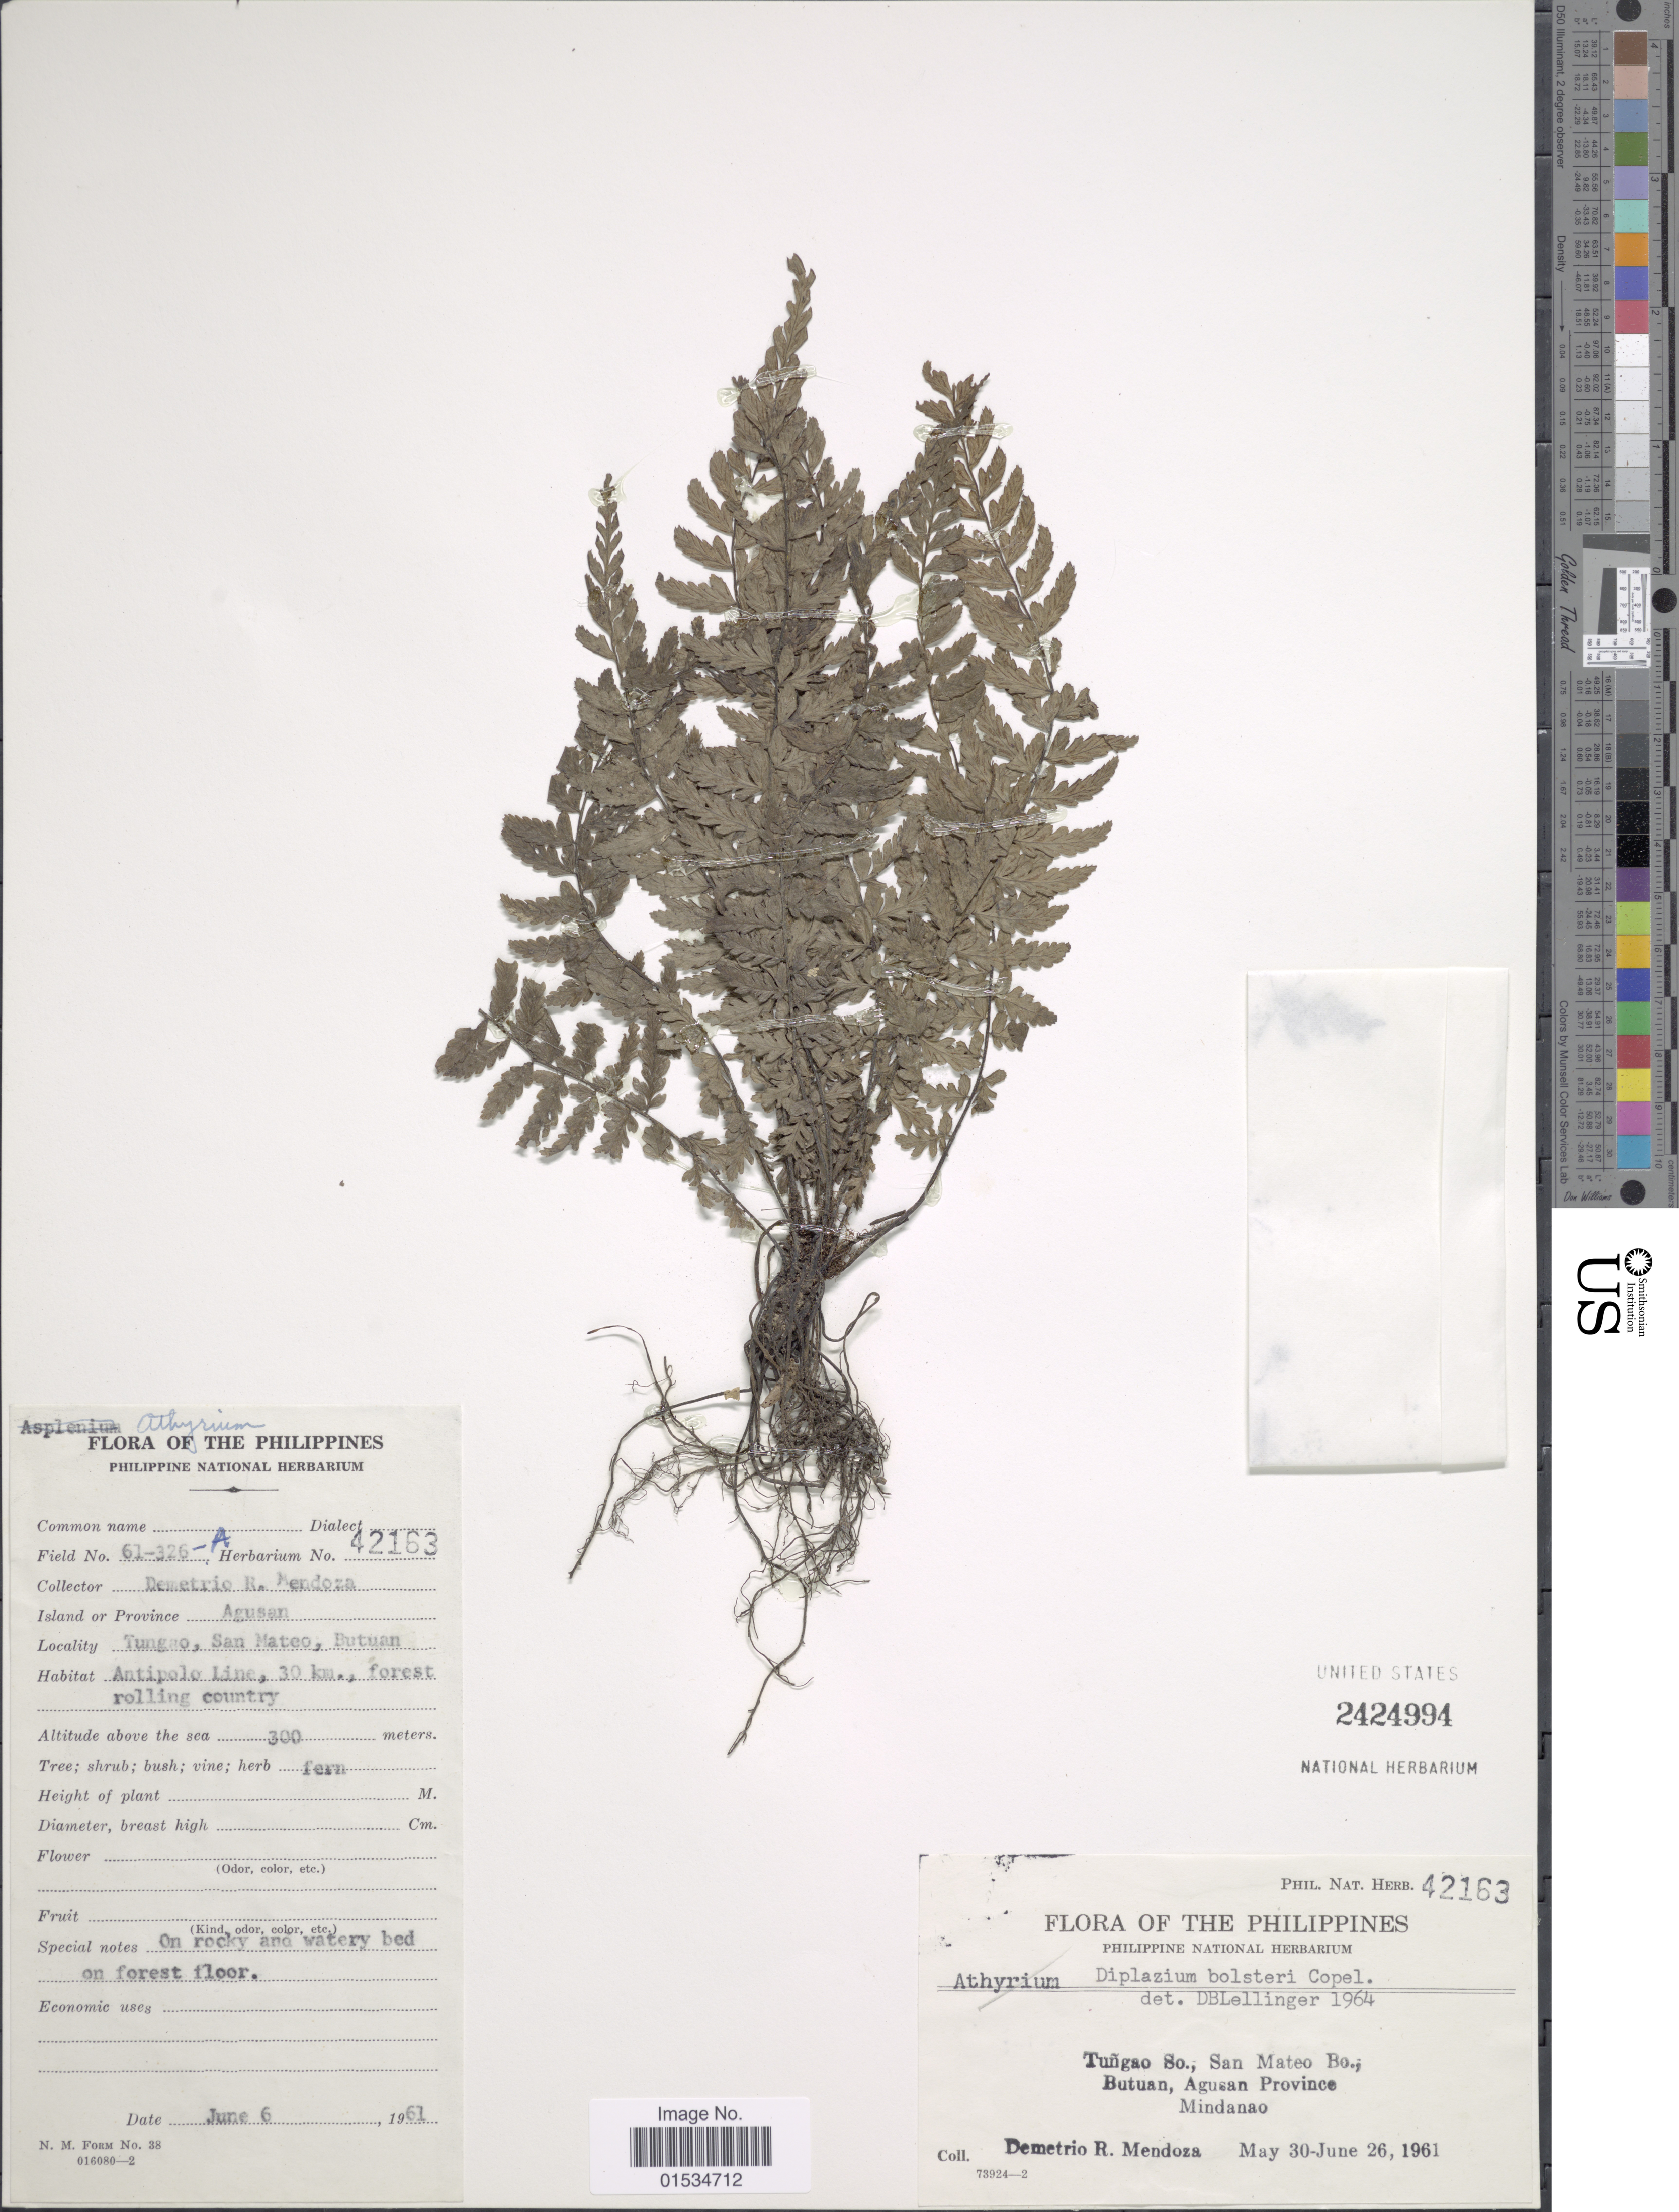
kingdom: Plantae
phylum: Tracheophyta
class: Polypodiopsida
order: Polypodiales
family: Athyriaceae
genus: Diplazium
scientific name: Diplazium bolsteri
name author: Copel.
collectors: D. Mendoza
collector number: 61-326-A/42163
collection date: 1961-05-30/1961-06-26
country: Philippines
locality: Tuñgao So., San Mateo Bo., Butuan, Agusan Province, Mindanao, Antipolo Line, 30 km., forest rolling country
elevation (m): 300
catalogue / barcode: US 2424994